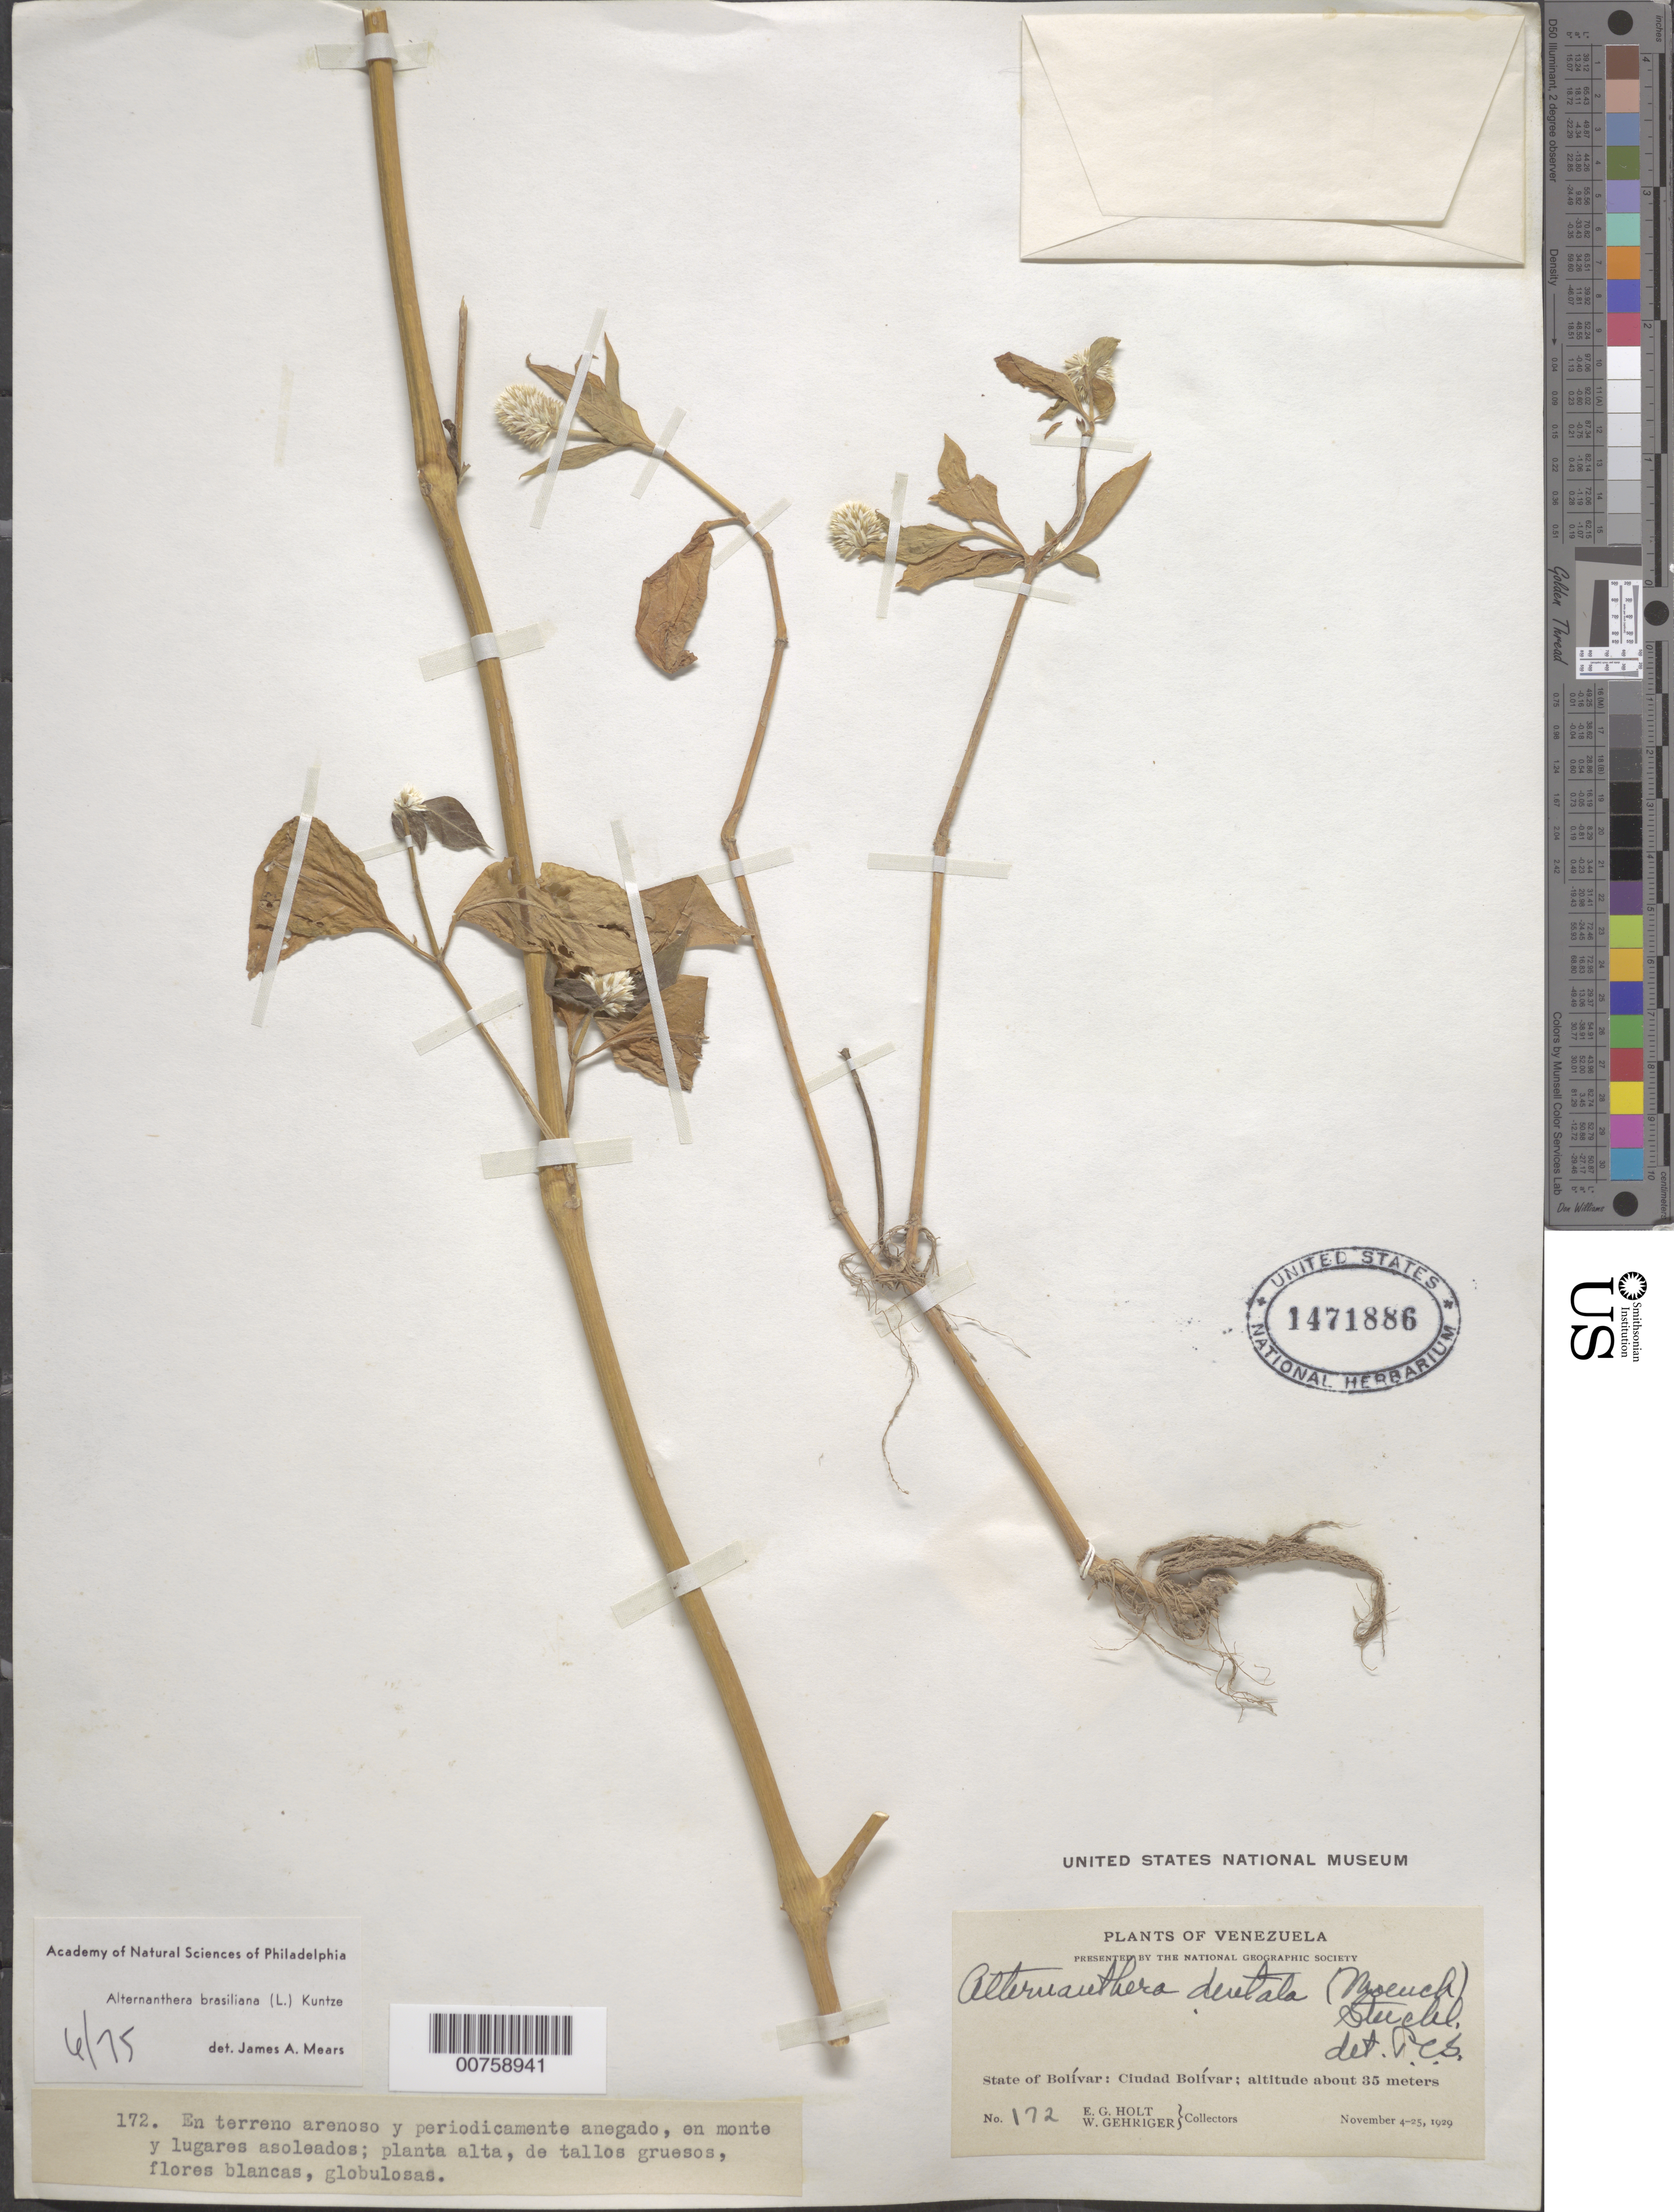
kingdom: Plantae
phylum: Tracheophyta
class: Magnoliopsida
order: Caryophyllales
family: Amaranthaceae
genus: Alternanthera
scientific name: Alternanthera brasiliana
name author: (L.) Kuntze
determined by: Mears, J. A., (PH), Academy of Natural Sciences of Philadelphia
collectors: E. Holt & W. Gehriger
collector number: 172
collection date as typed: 4-Nov-29 to 25-Nov-29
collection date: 1929-11-04/1929-11-25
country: Venezuela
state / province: Bolívar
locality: Ciudad Bolívar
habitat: Terreno arenoso y periodicamente anegado, en monte y lugares asoleados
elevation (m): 35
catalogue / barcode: US 1471886